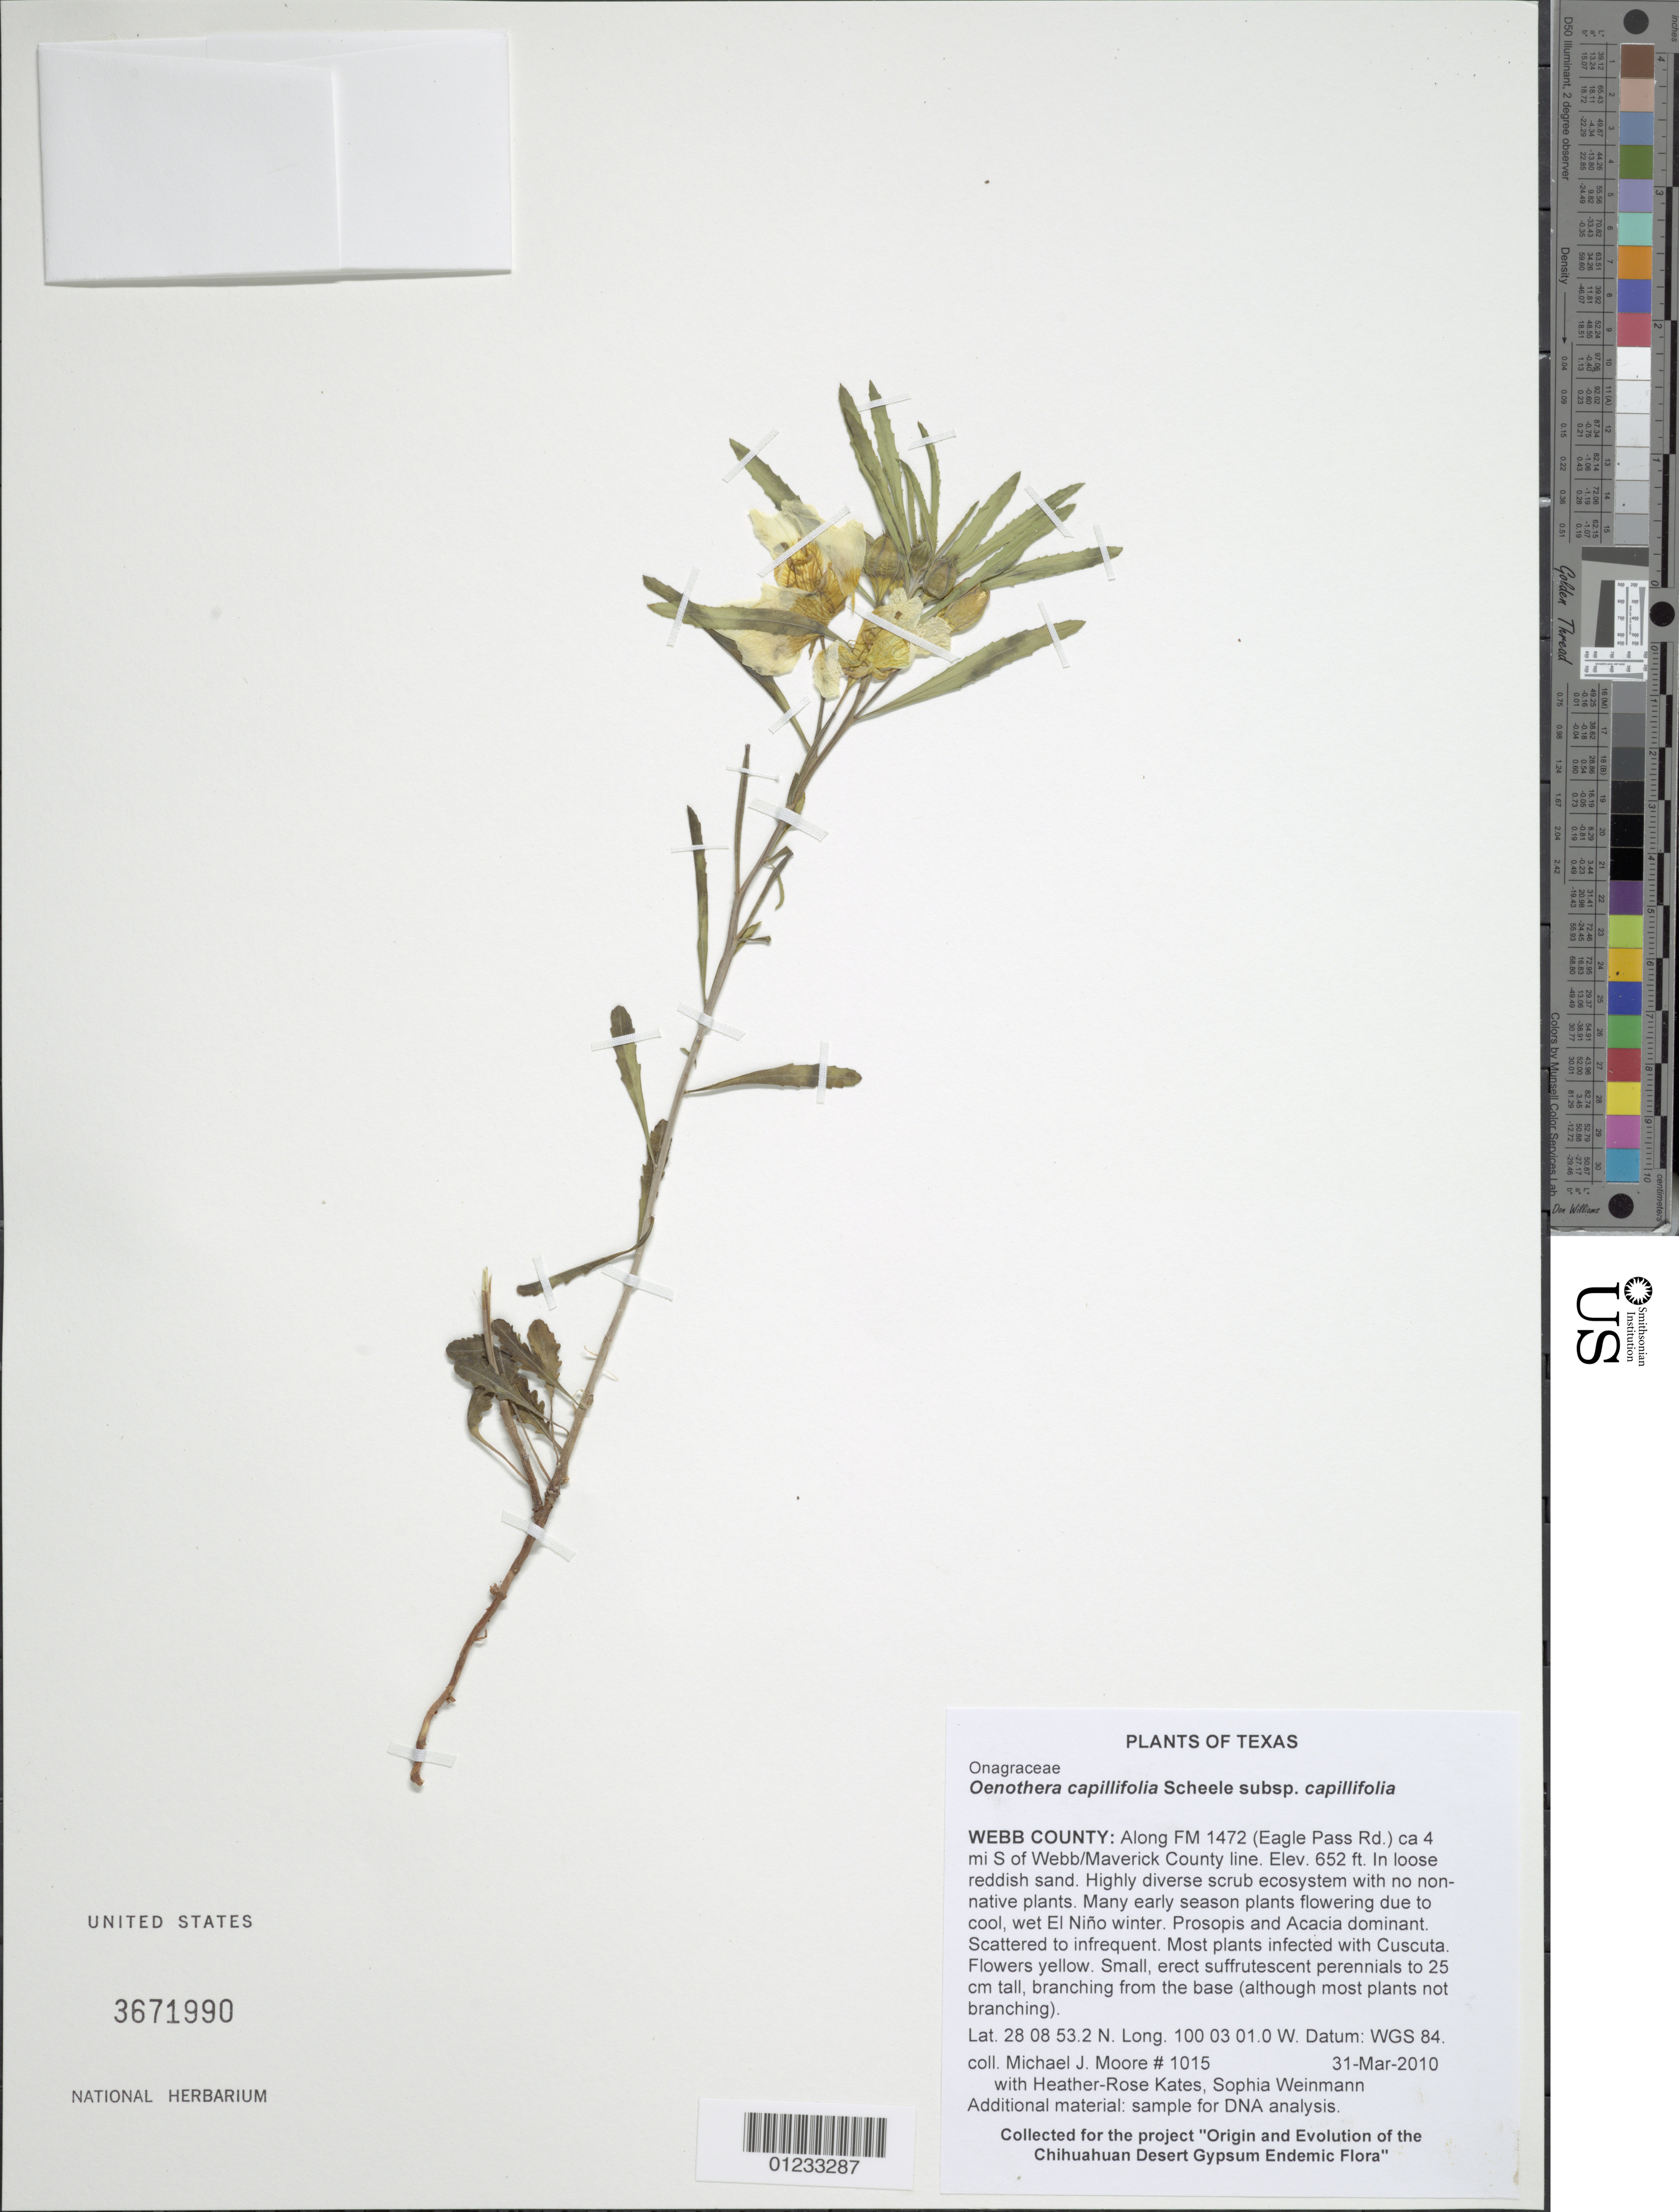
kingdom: Plantae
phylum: Tracheophyta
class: Magnoliopsida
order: Myrtales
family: Onagraceae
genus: Oenothera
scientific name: Oenothera capillifolia subsp. capillifolia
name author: Scheele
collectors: M. J. Moore, H.-R. Kates & S. Weinmann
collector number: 1015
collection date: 2006-03-30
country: United States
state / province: Texas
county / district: Webb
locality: Along FM 1472 (Eagle Pass Rd.) ca 4 mi S of Webb/Maverick County line.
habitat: In loose reddish sand. Highly diverse scrub ecosystem with no non-native plants. Many early season plants flowering due to cool, wet El Niño winter. Prosopis and Acacia dominant.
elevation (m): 199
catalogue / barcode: US 3671990